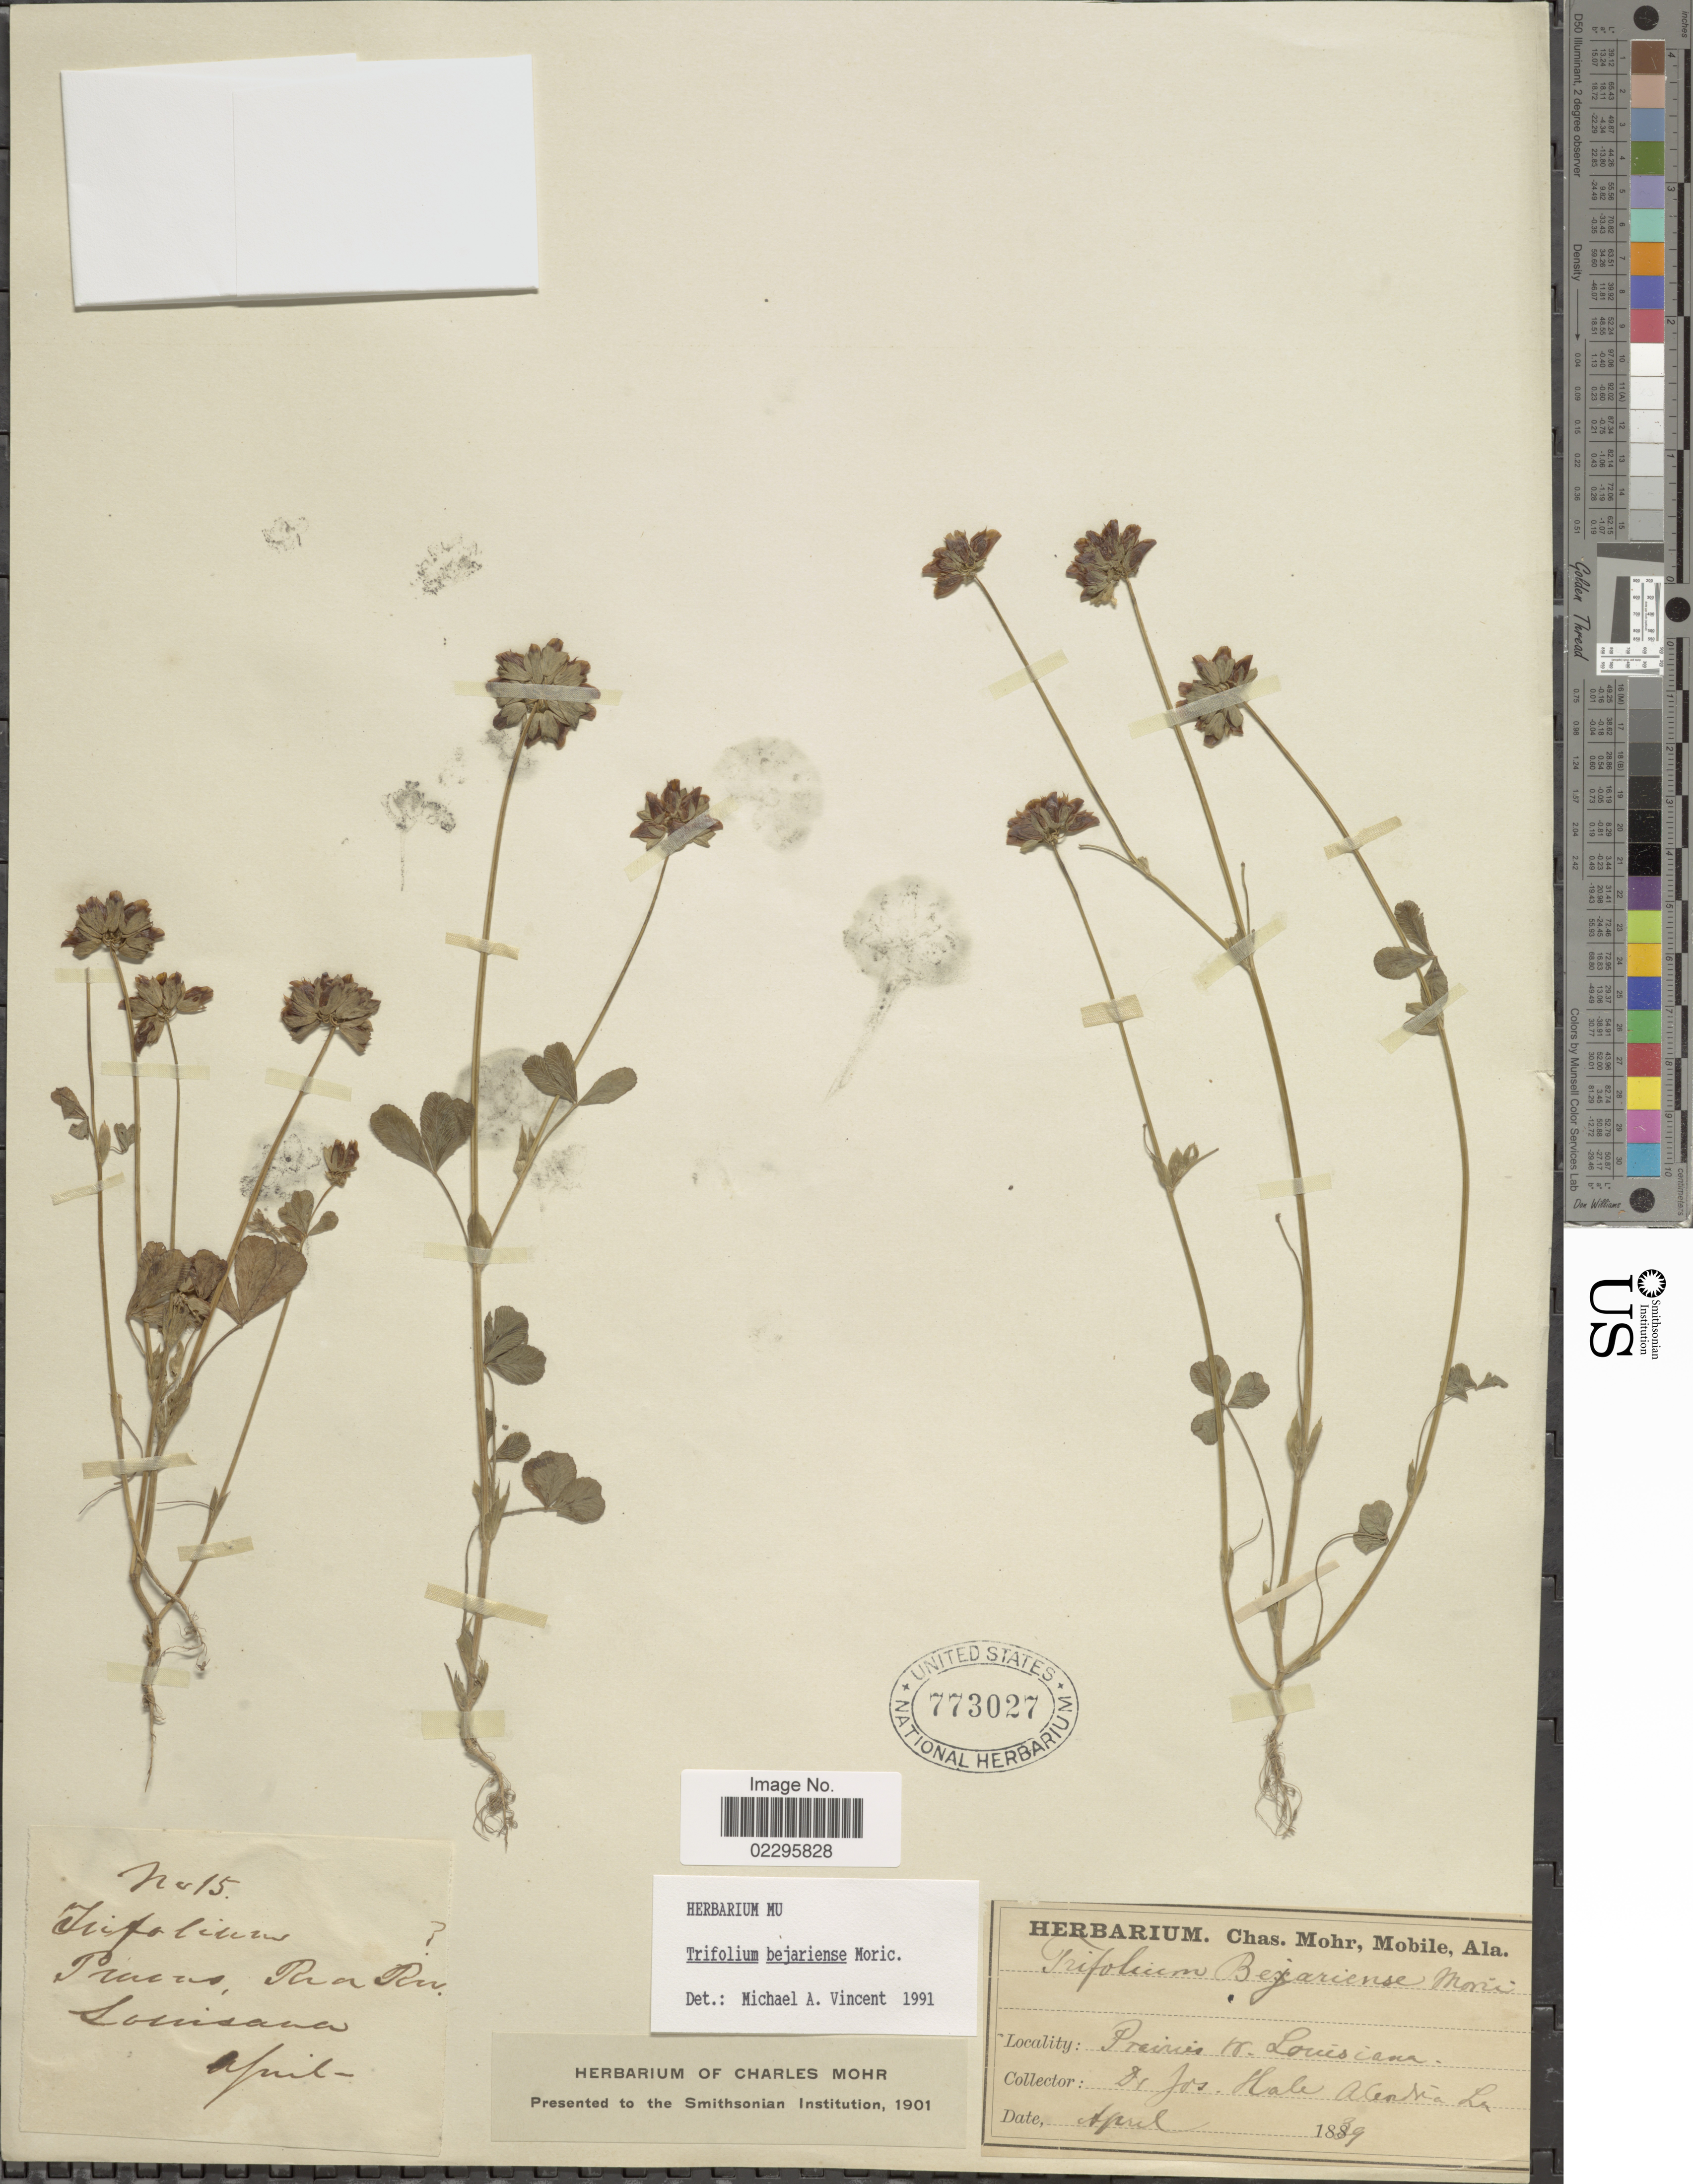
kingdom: Plantae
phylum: Tracheophyta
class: Magnoliopsida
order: Fabales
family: Fabaceae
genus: Trifolium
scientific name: Trifolium bejariense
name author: Moric.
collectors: J. Hale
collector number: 15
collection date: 1839-04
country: United States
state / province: Louisiana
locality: Prairies, Red River.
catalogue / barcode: US 773027